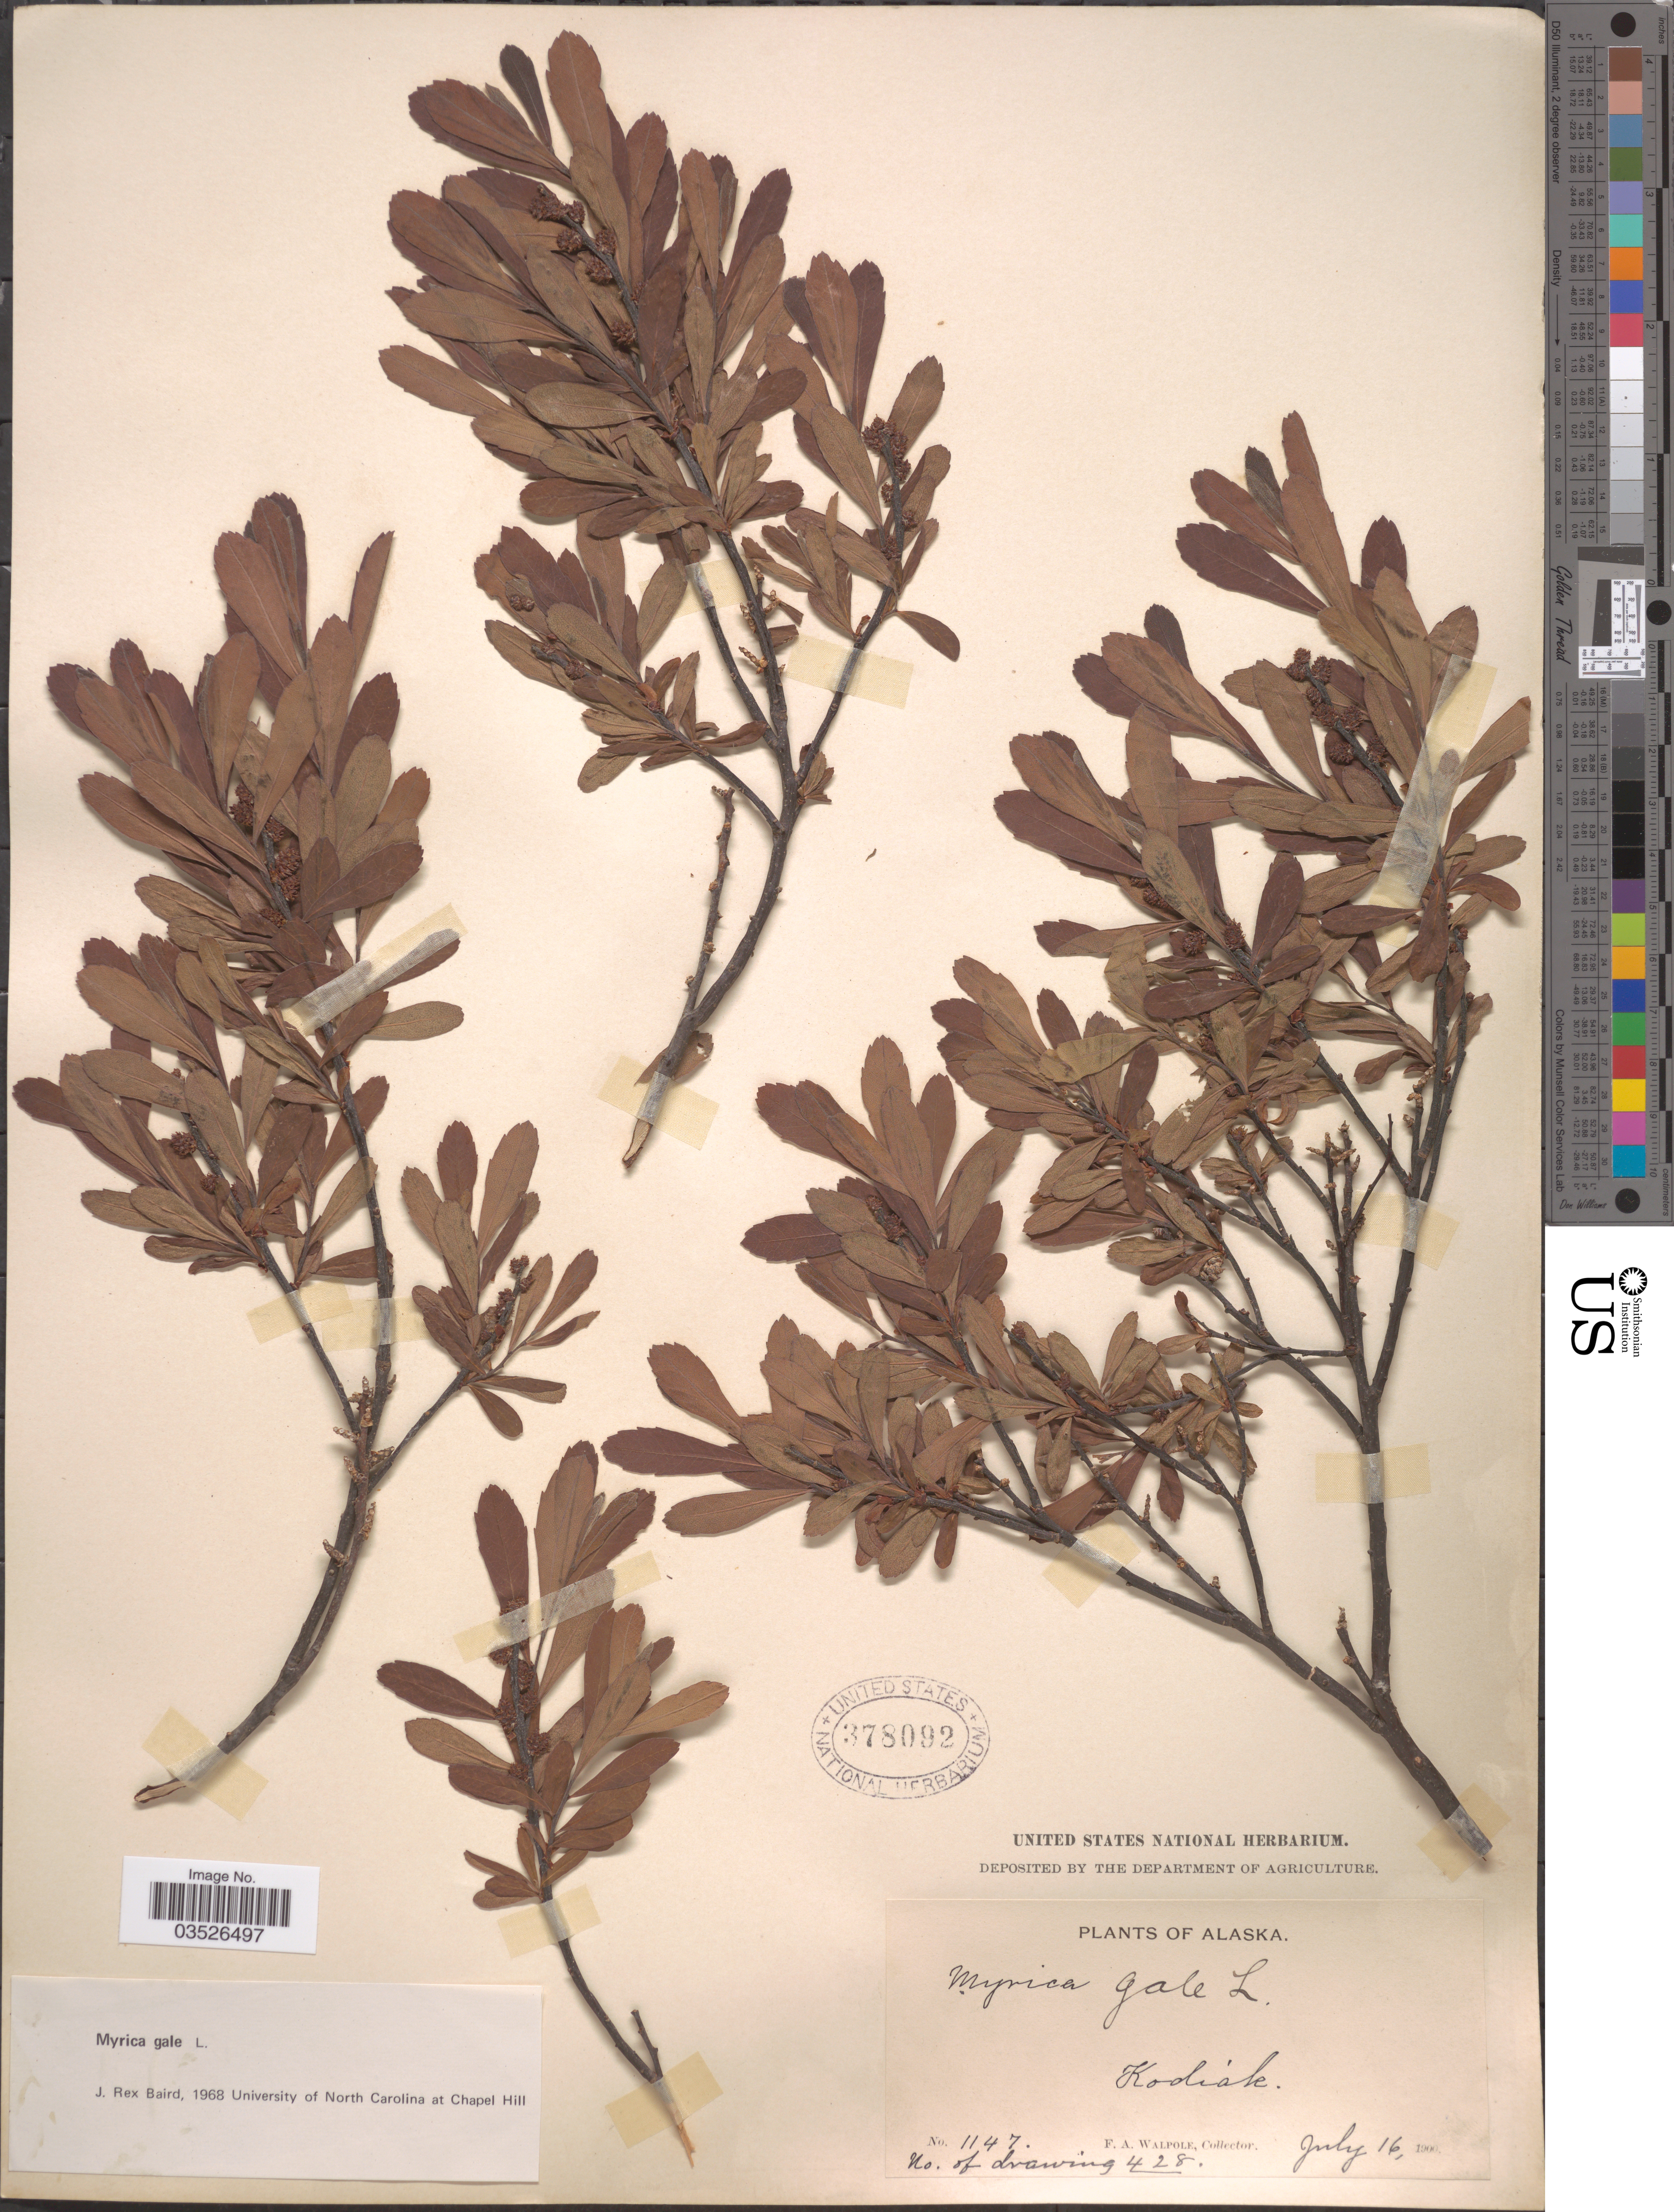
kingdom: Plantae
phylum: Tracheophyta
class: Magnoliopsida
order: Fagales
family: Myricaceae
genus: Myrica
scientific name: Myrica gale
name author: L.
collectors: F. Walpole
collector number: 1147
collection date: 1900-07-16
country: United States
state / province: Alaska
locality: Kodiak.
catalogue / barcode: US 378092